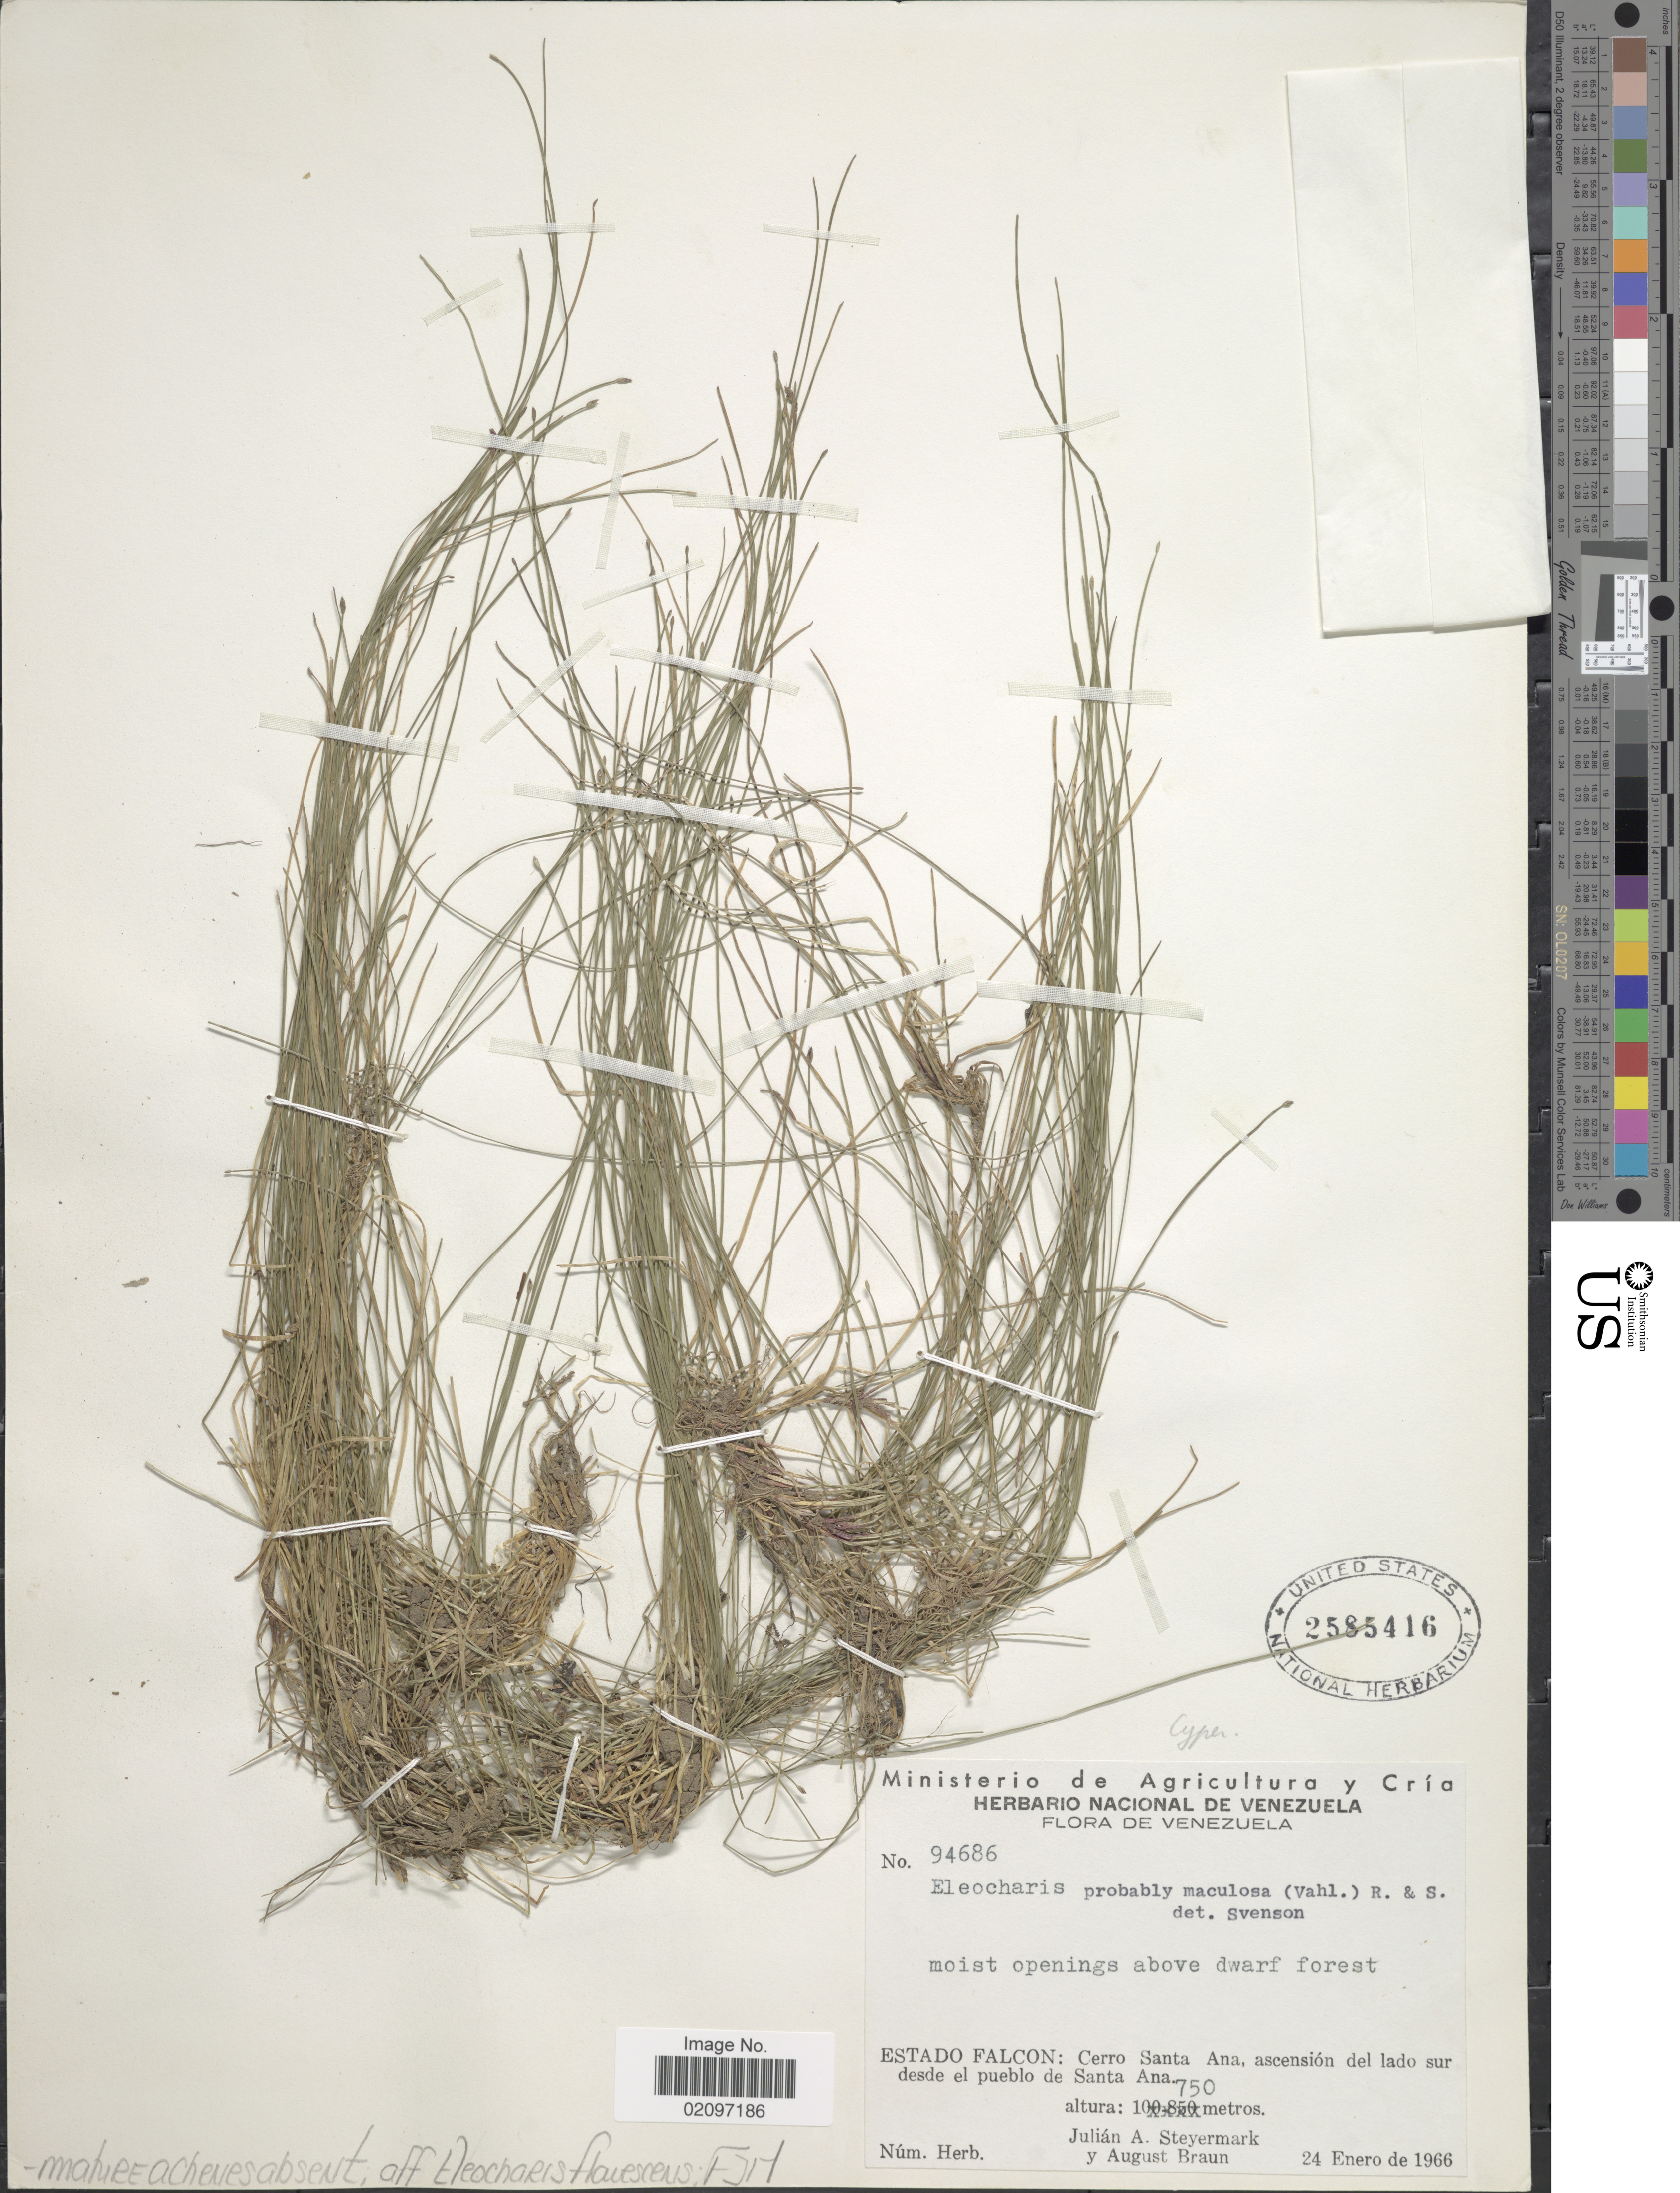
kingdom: Plantae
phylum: Tracheophyta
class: Liliopsida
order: Poales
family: Cyperaceae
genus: Eleocharis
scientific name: Eleocharis sp.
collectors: J. Steyermark & A. Braun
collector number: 94686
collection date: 1966-01-24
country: Venezuela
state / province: Falcón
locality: Estado Falcon: Cerro Santa Ana, ascencion de lado sir desde el pueblo de Santa Ana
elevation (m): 750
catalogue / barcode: US 2585416